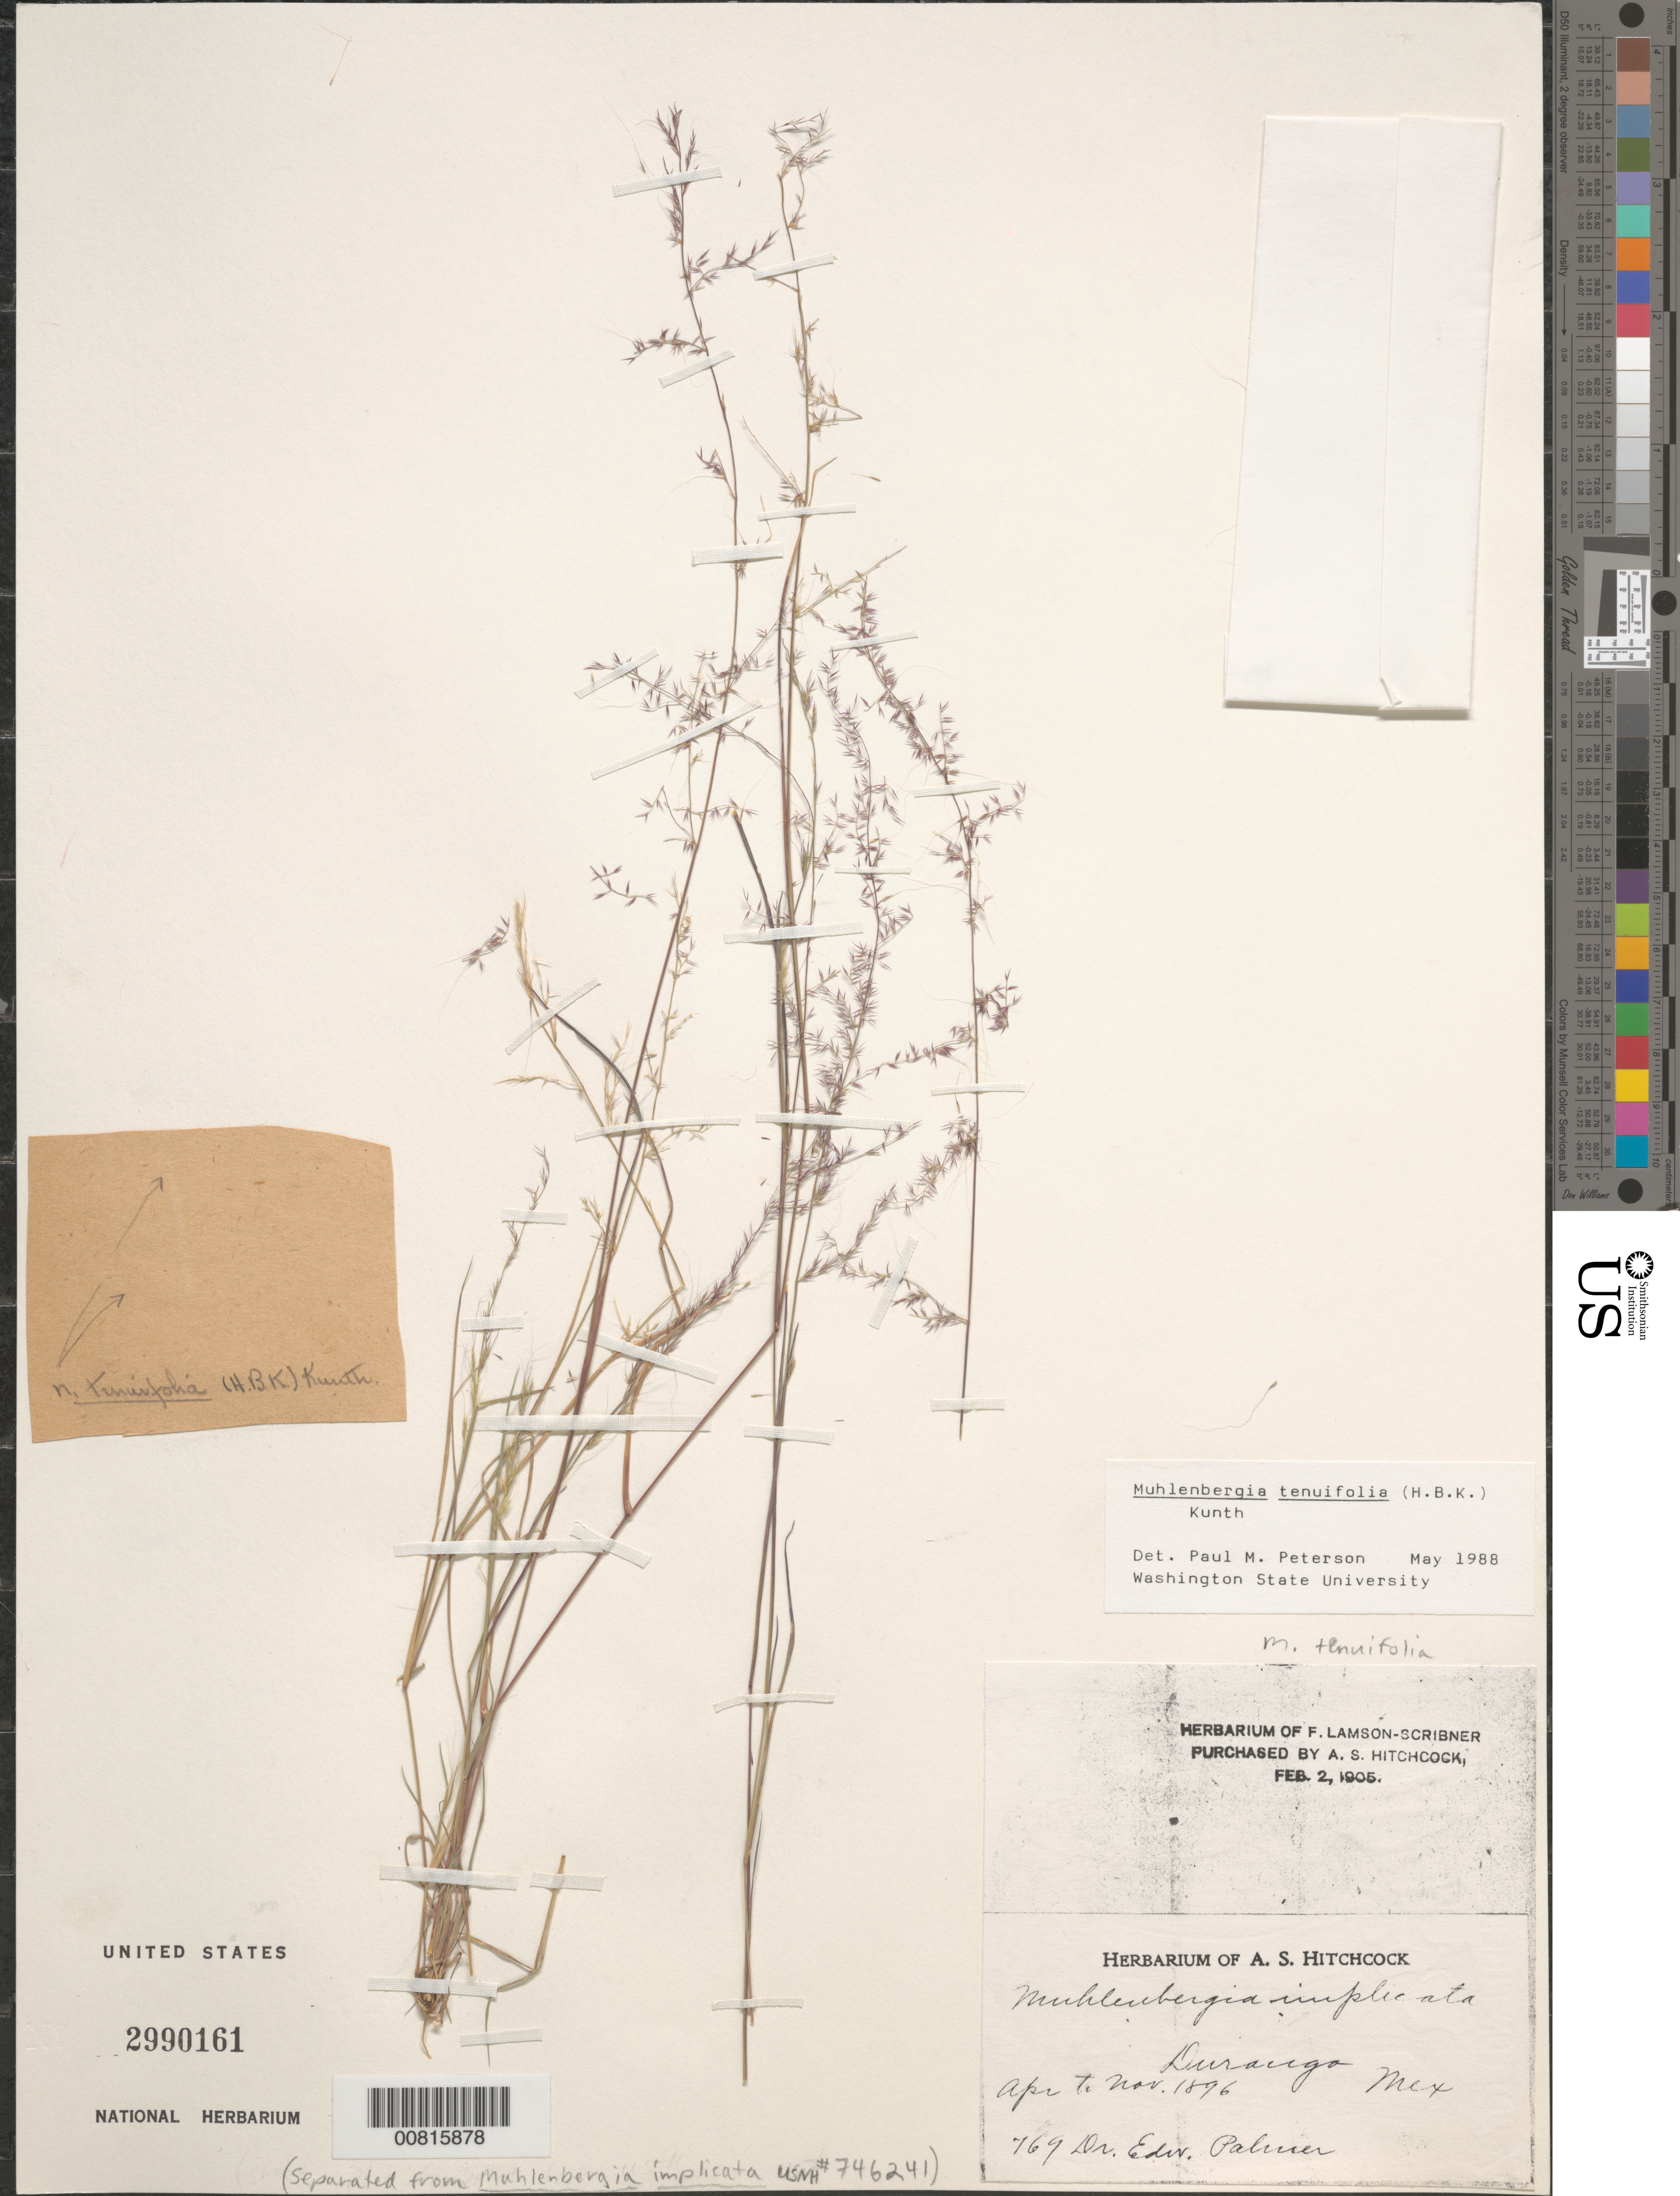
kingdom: Plantae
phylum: Tracheophyta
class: Liliopsida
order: Poales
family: Poaceae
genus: Muhlenbergia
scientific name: Muhlenbergia tenuifolia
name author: (Kunth) Kunth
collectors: E. Palmer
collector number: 769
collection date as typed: Nov 1896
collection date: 1896-11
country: Mexico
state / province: Durango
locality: Durango, Mex.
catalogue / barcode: US 2990161